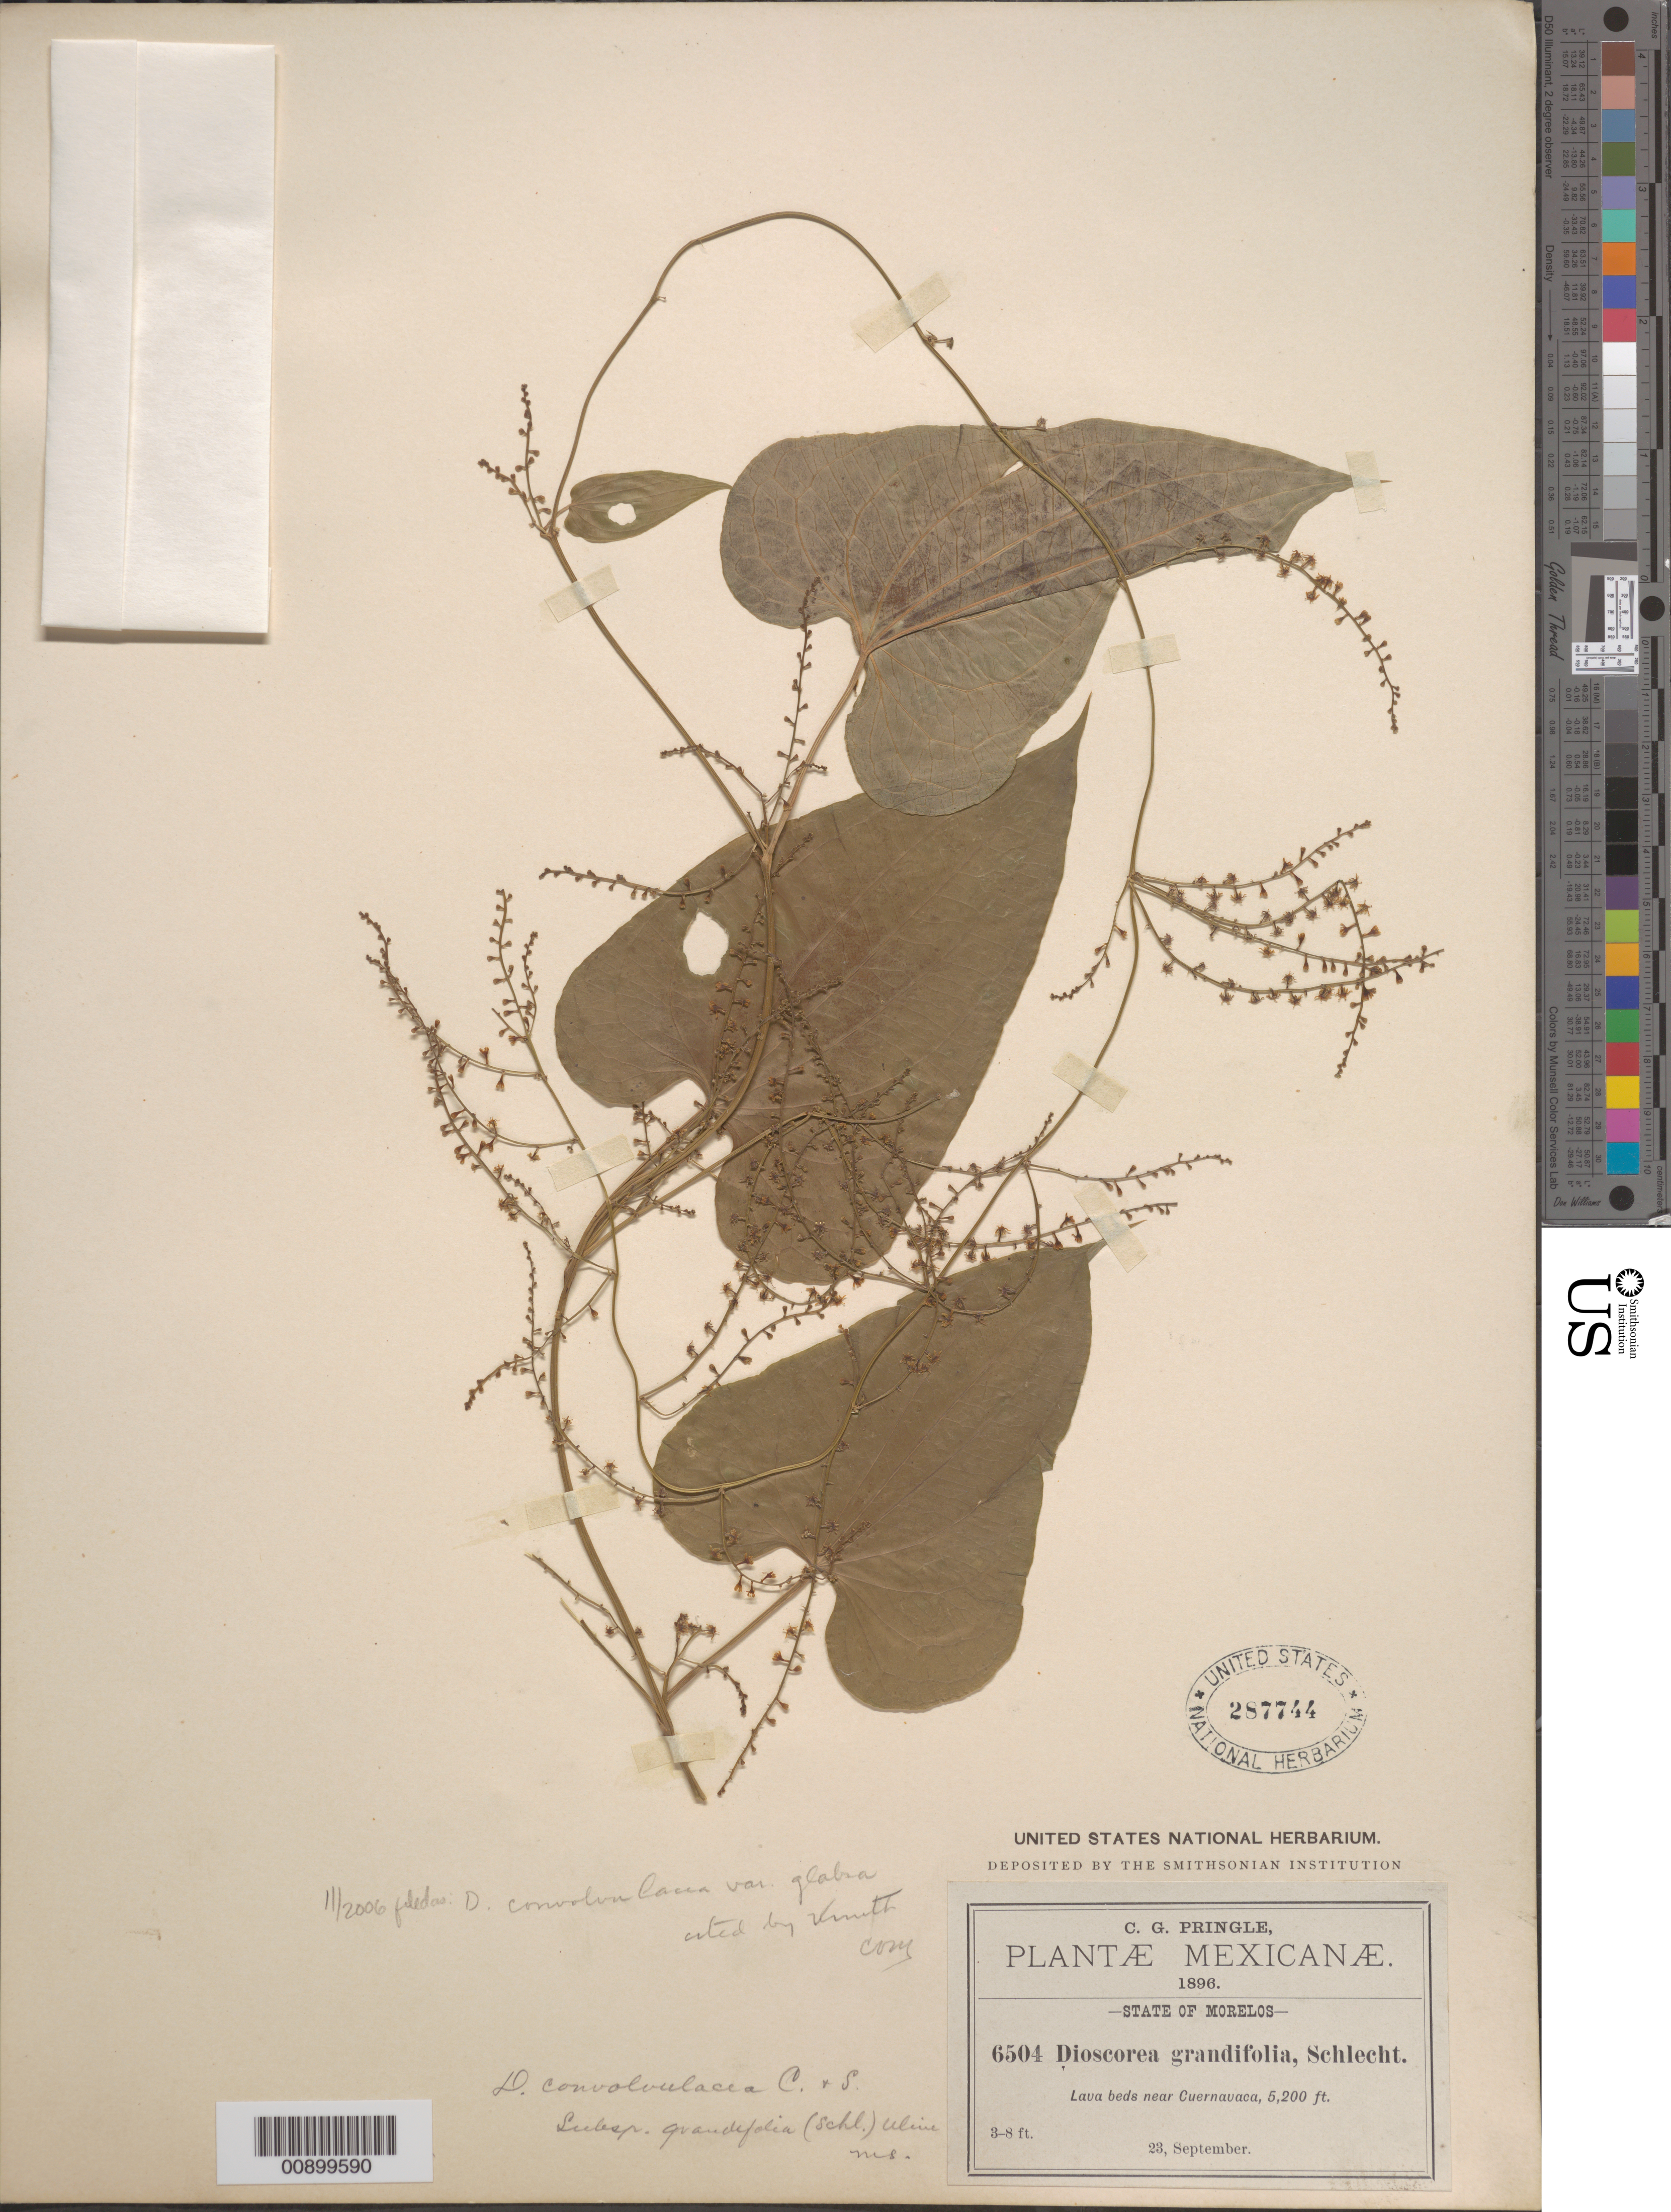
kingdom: Plantae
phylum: Tracheophyta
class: Liliopsida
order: Dioscoreales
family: Dioscoreaceae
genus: Dioscorea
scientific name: Dioscorea convolvulacea var. glabra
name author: (Hemsl.) Uline ex R. Knuth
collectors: C. G. Pringle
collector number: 6504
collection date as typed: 23 Sep 1896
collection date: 1896-09-23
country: Mexico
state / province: Morelos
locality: Near Cuernavaca, Morelos.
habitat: Lava beds.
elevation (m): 1585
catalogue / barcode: US 287744